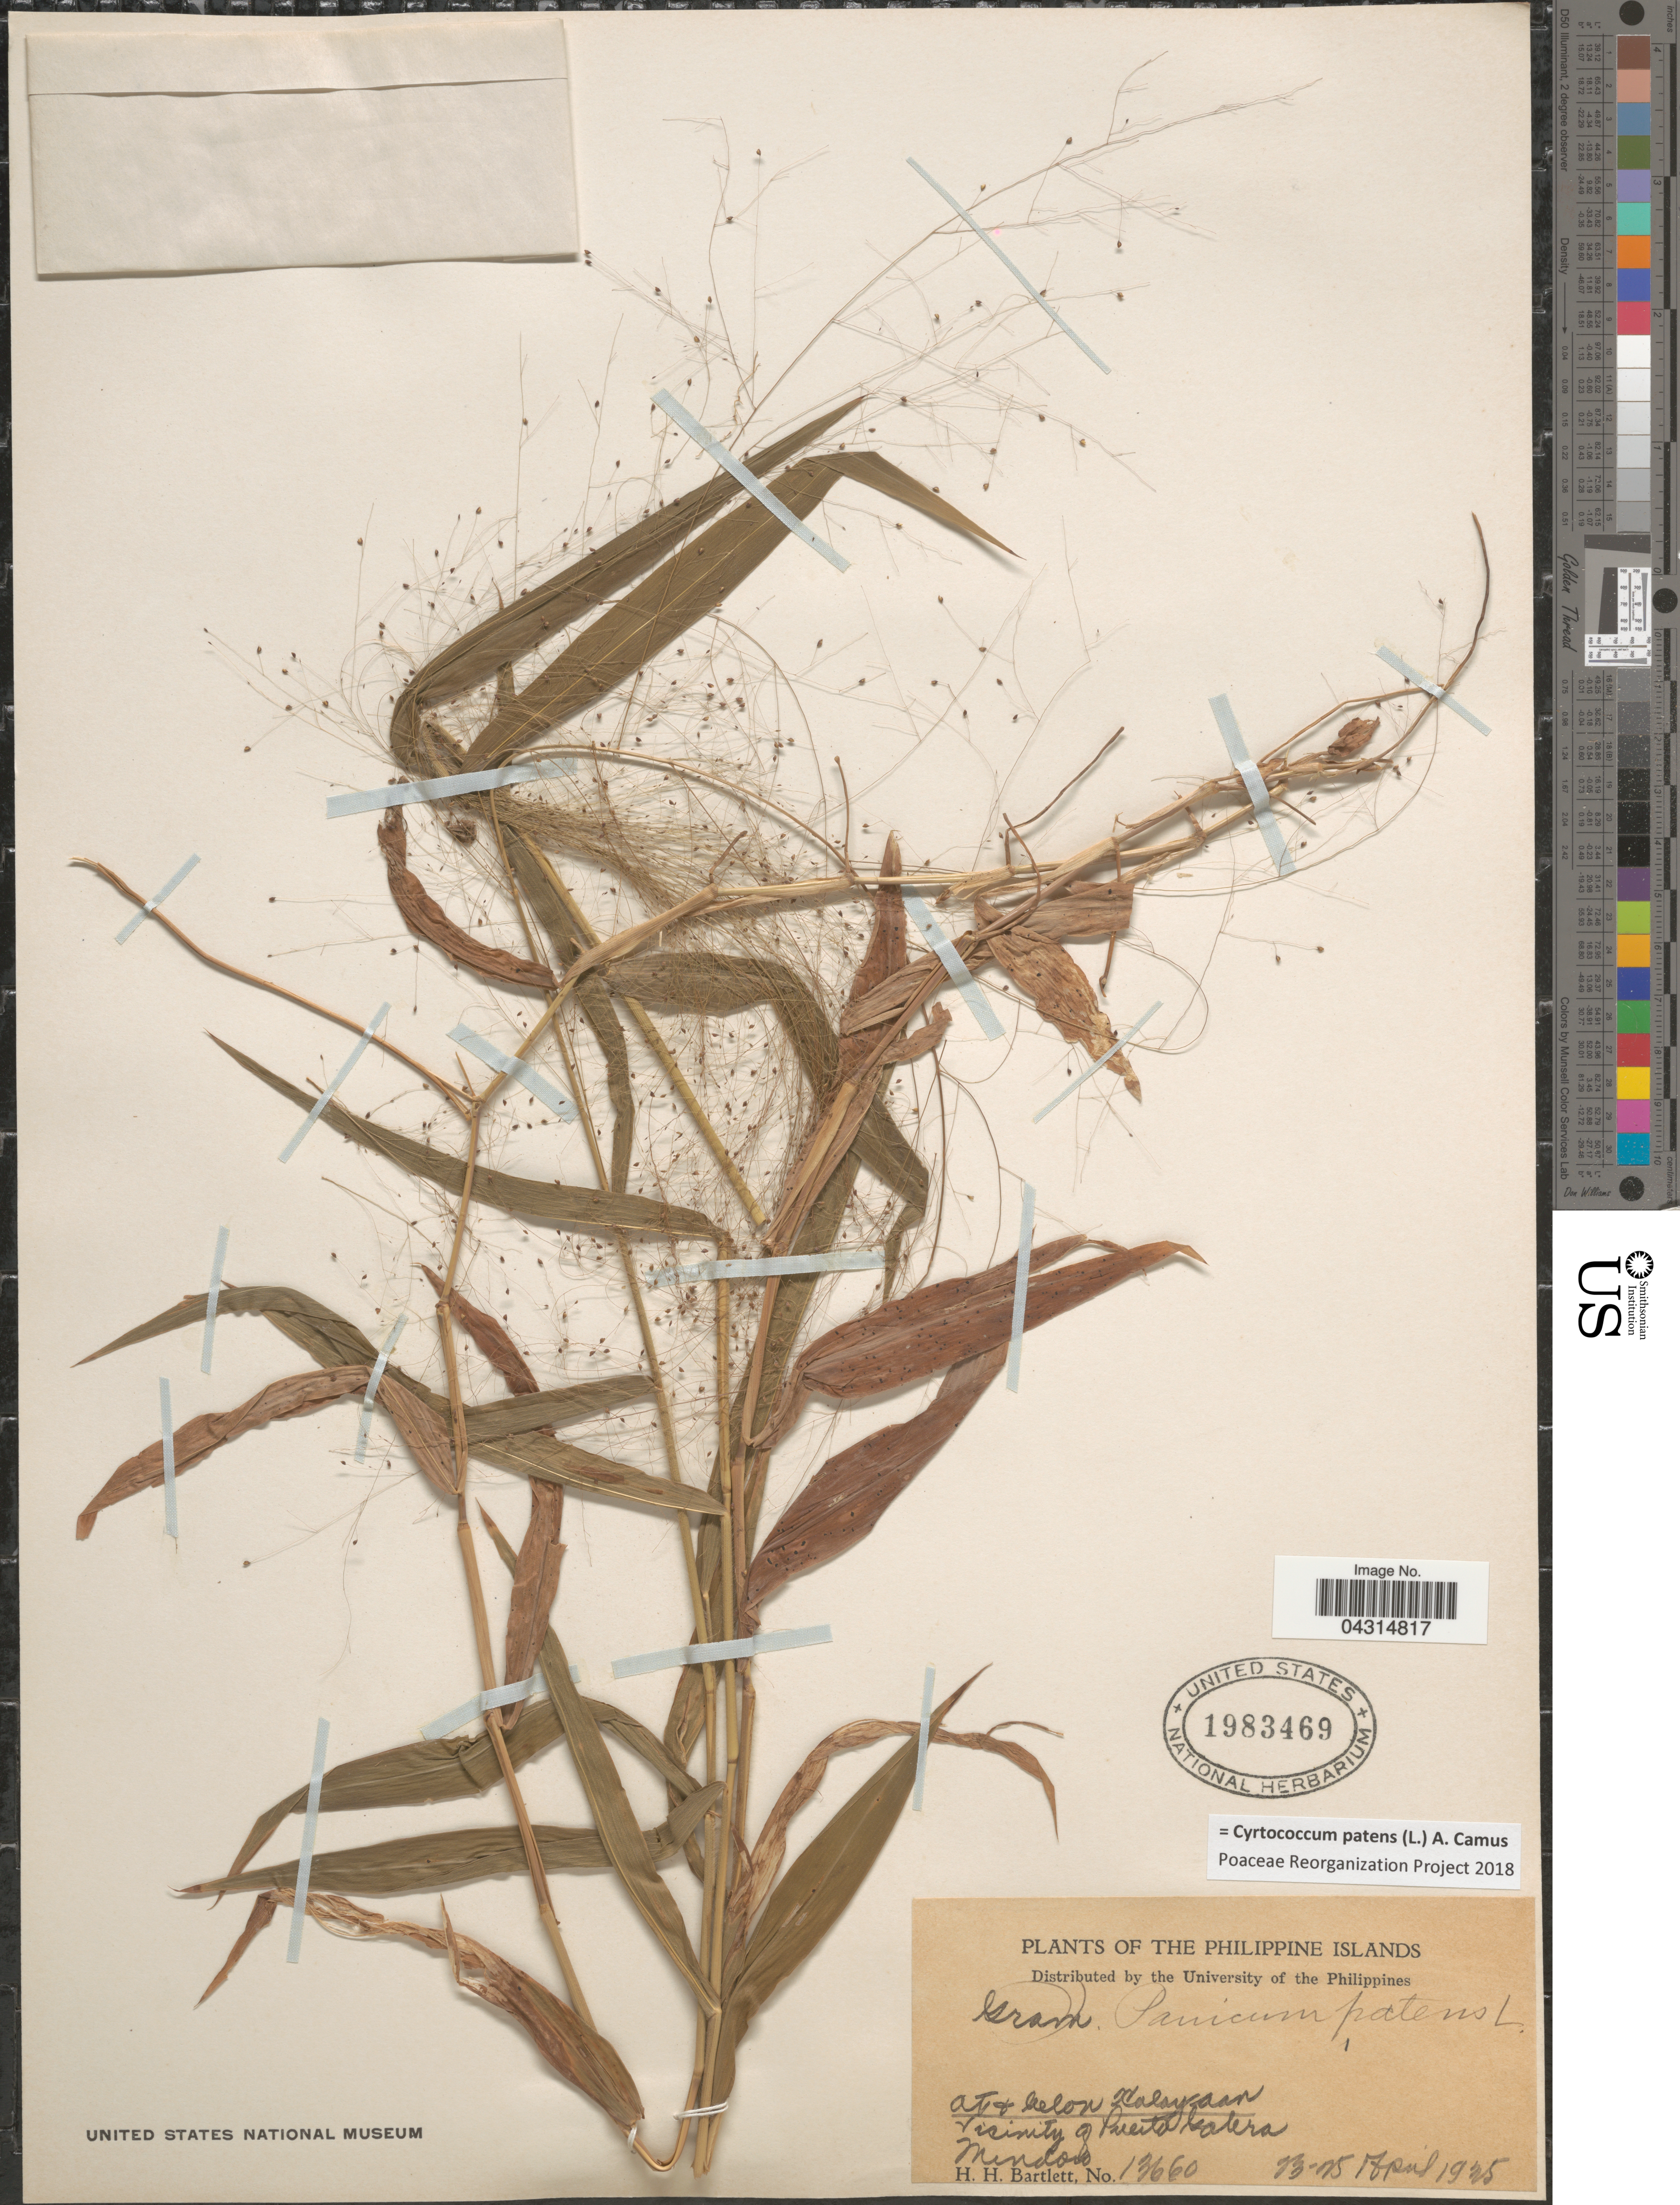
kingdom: Plantae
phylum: Tracheophyta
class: Liliopsida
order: Poales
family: Poaceae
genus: Cyrtococcum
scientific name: Cyrtococcum patens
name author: (L.) A. Camus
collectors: H. H. Bartlett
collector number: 13660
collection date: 1925-04-23/1925-04-25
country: Philippines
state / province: Mimaropa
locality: At & below Calayaan. Vicinity of Puerto Galera. Mindoro.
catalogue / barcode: US 1983469